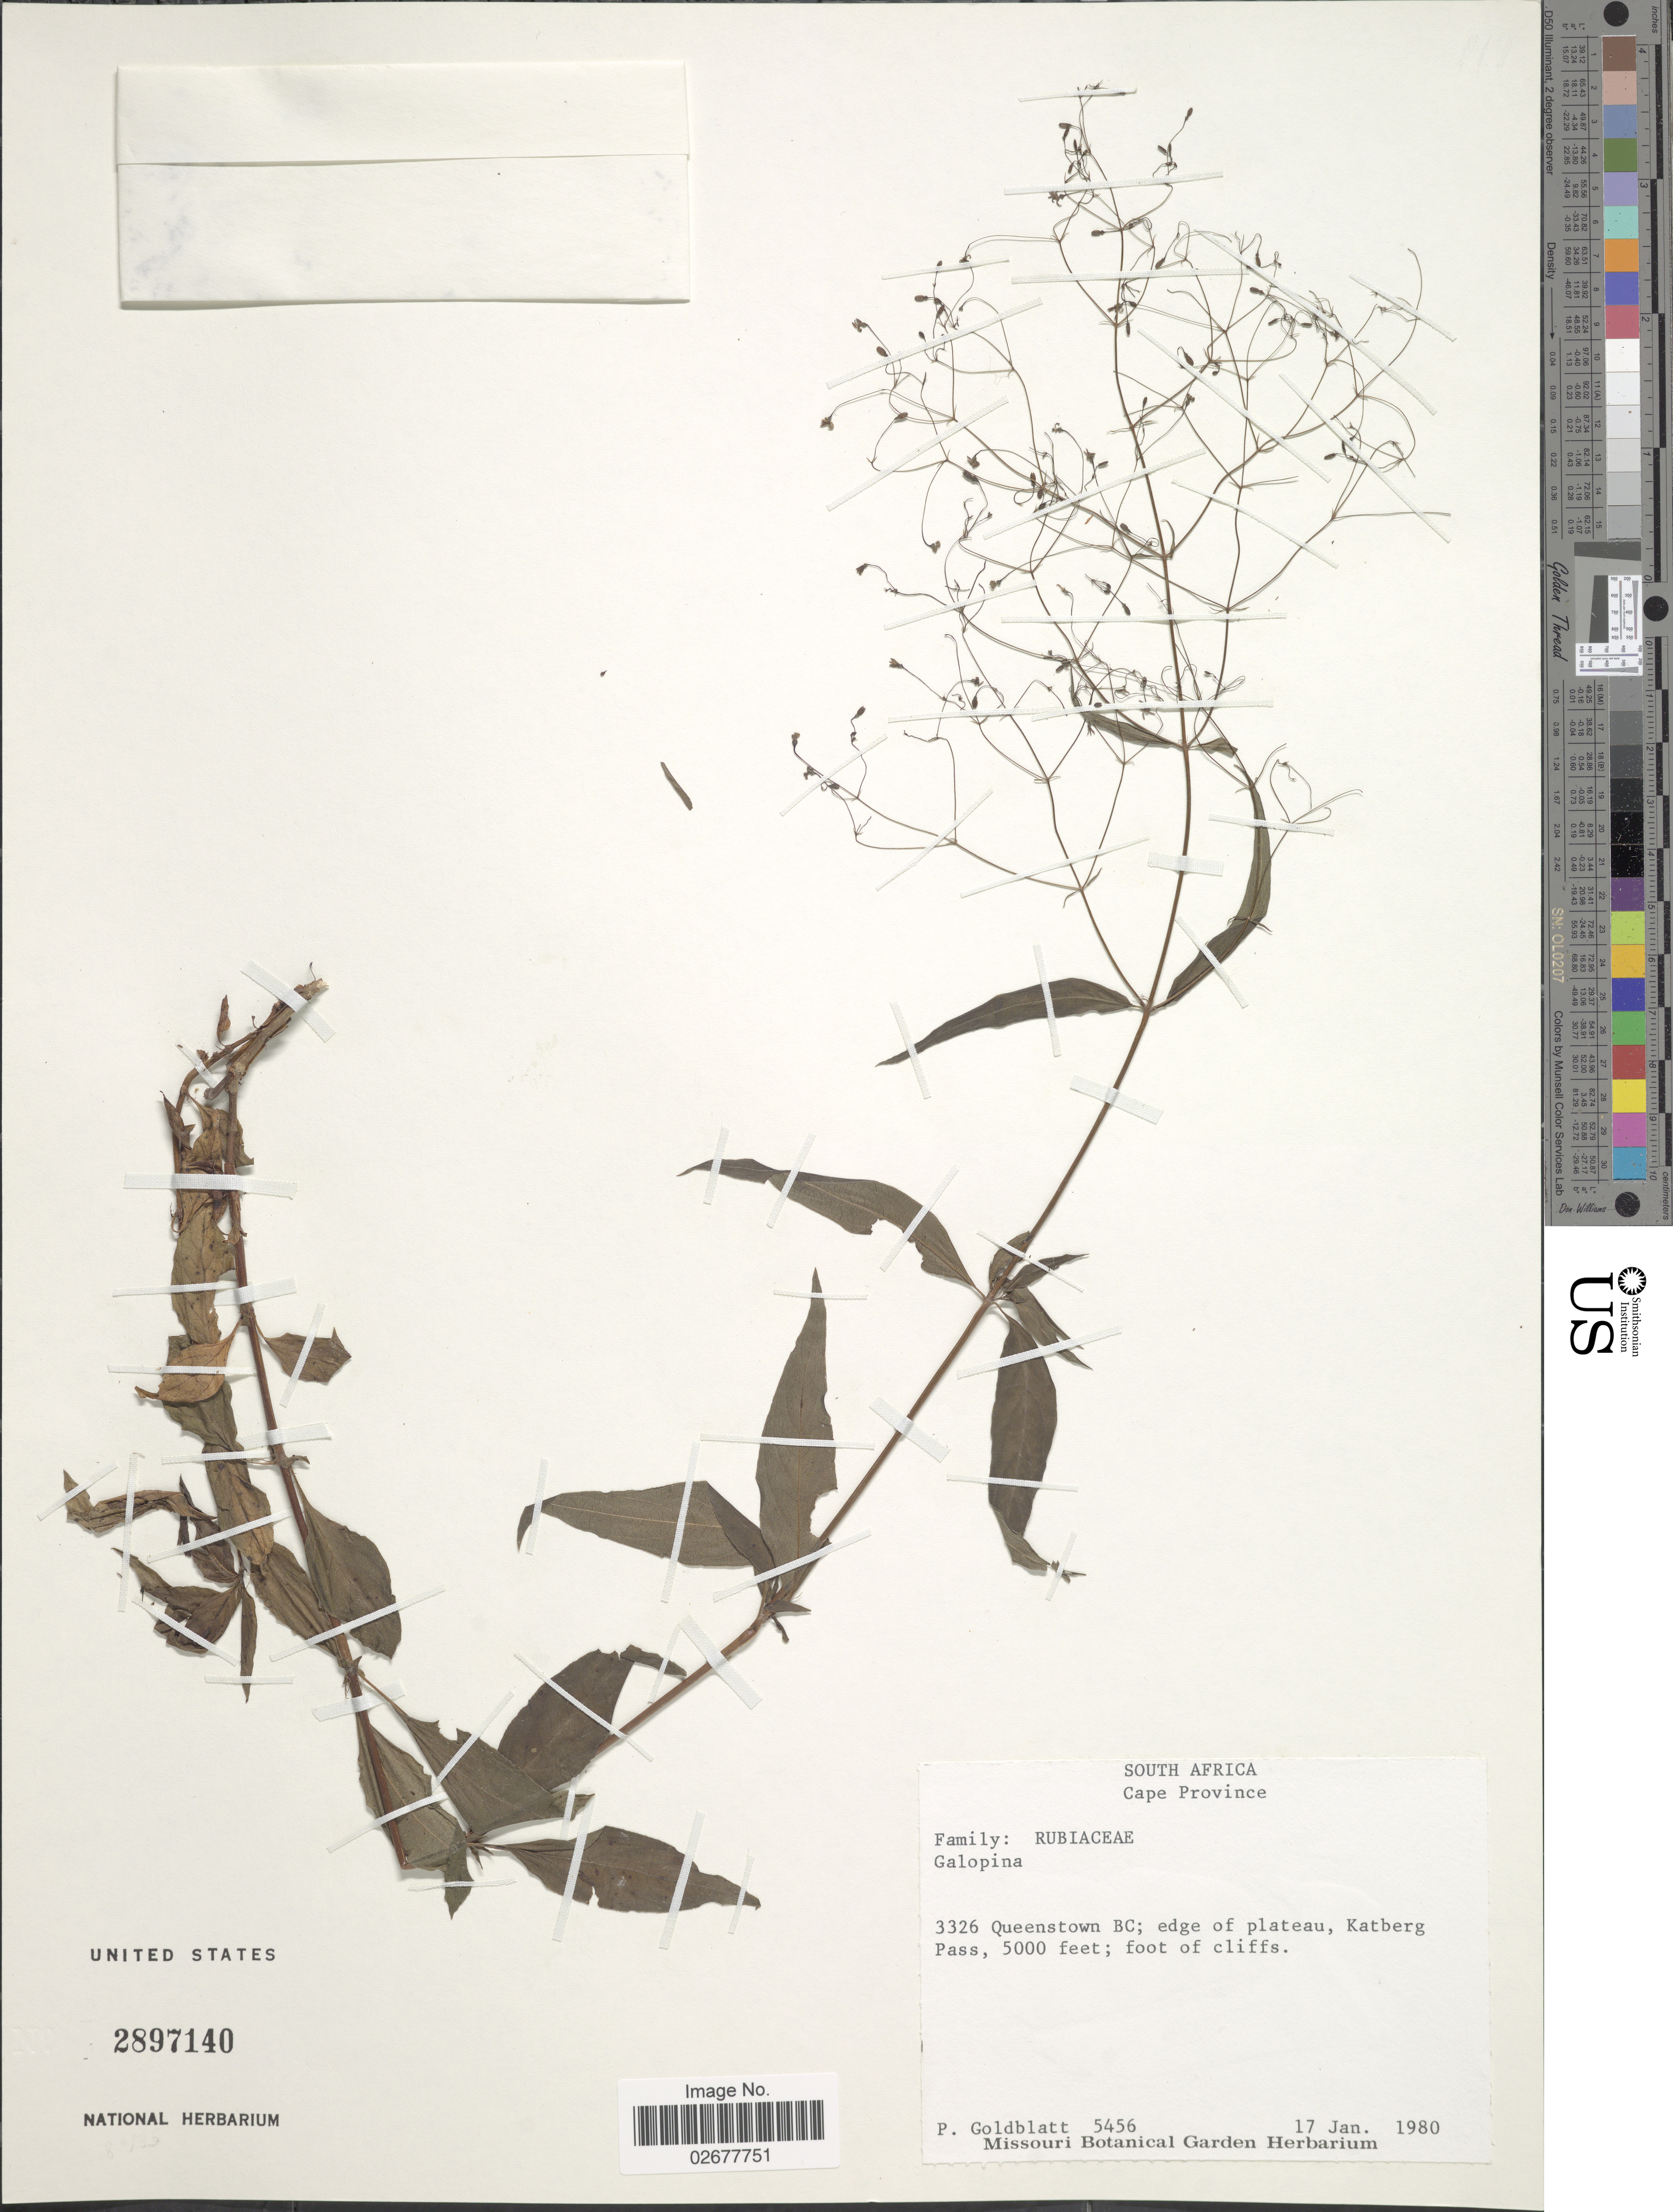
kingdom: Plantae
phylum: Tracheophyta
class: Magnoliopsida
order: Gentianales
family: Rubiaceae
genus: Galopina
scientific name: Galopina sp.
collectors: P. Goldblatt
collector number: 5456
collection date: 1980-01-17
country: South Africa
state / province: Eastern Cape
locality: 3326 Queenstown BC; edge of plateau, Katberg Pass.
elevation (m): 1524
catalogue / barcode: US 2897140